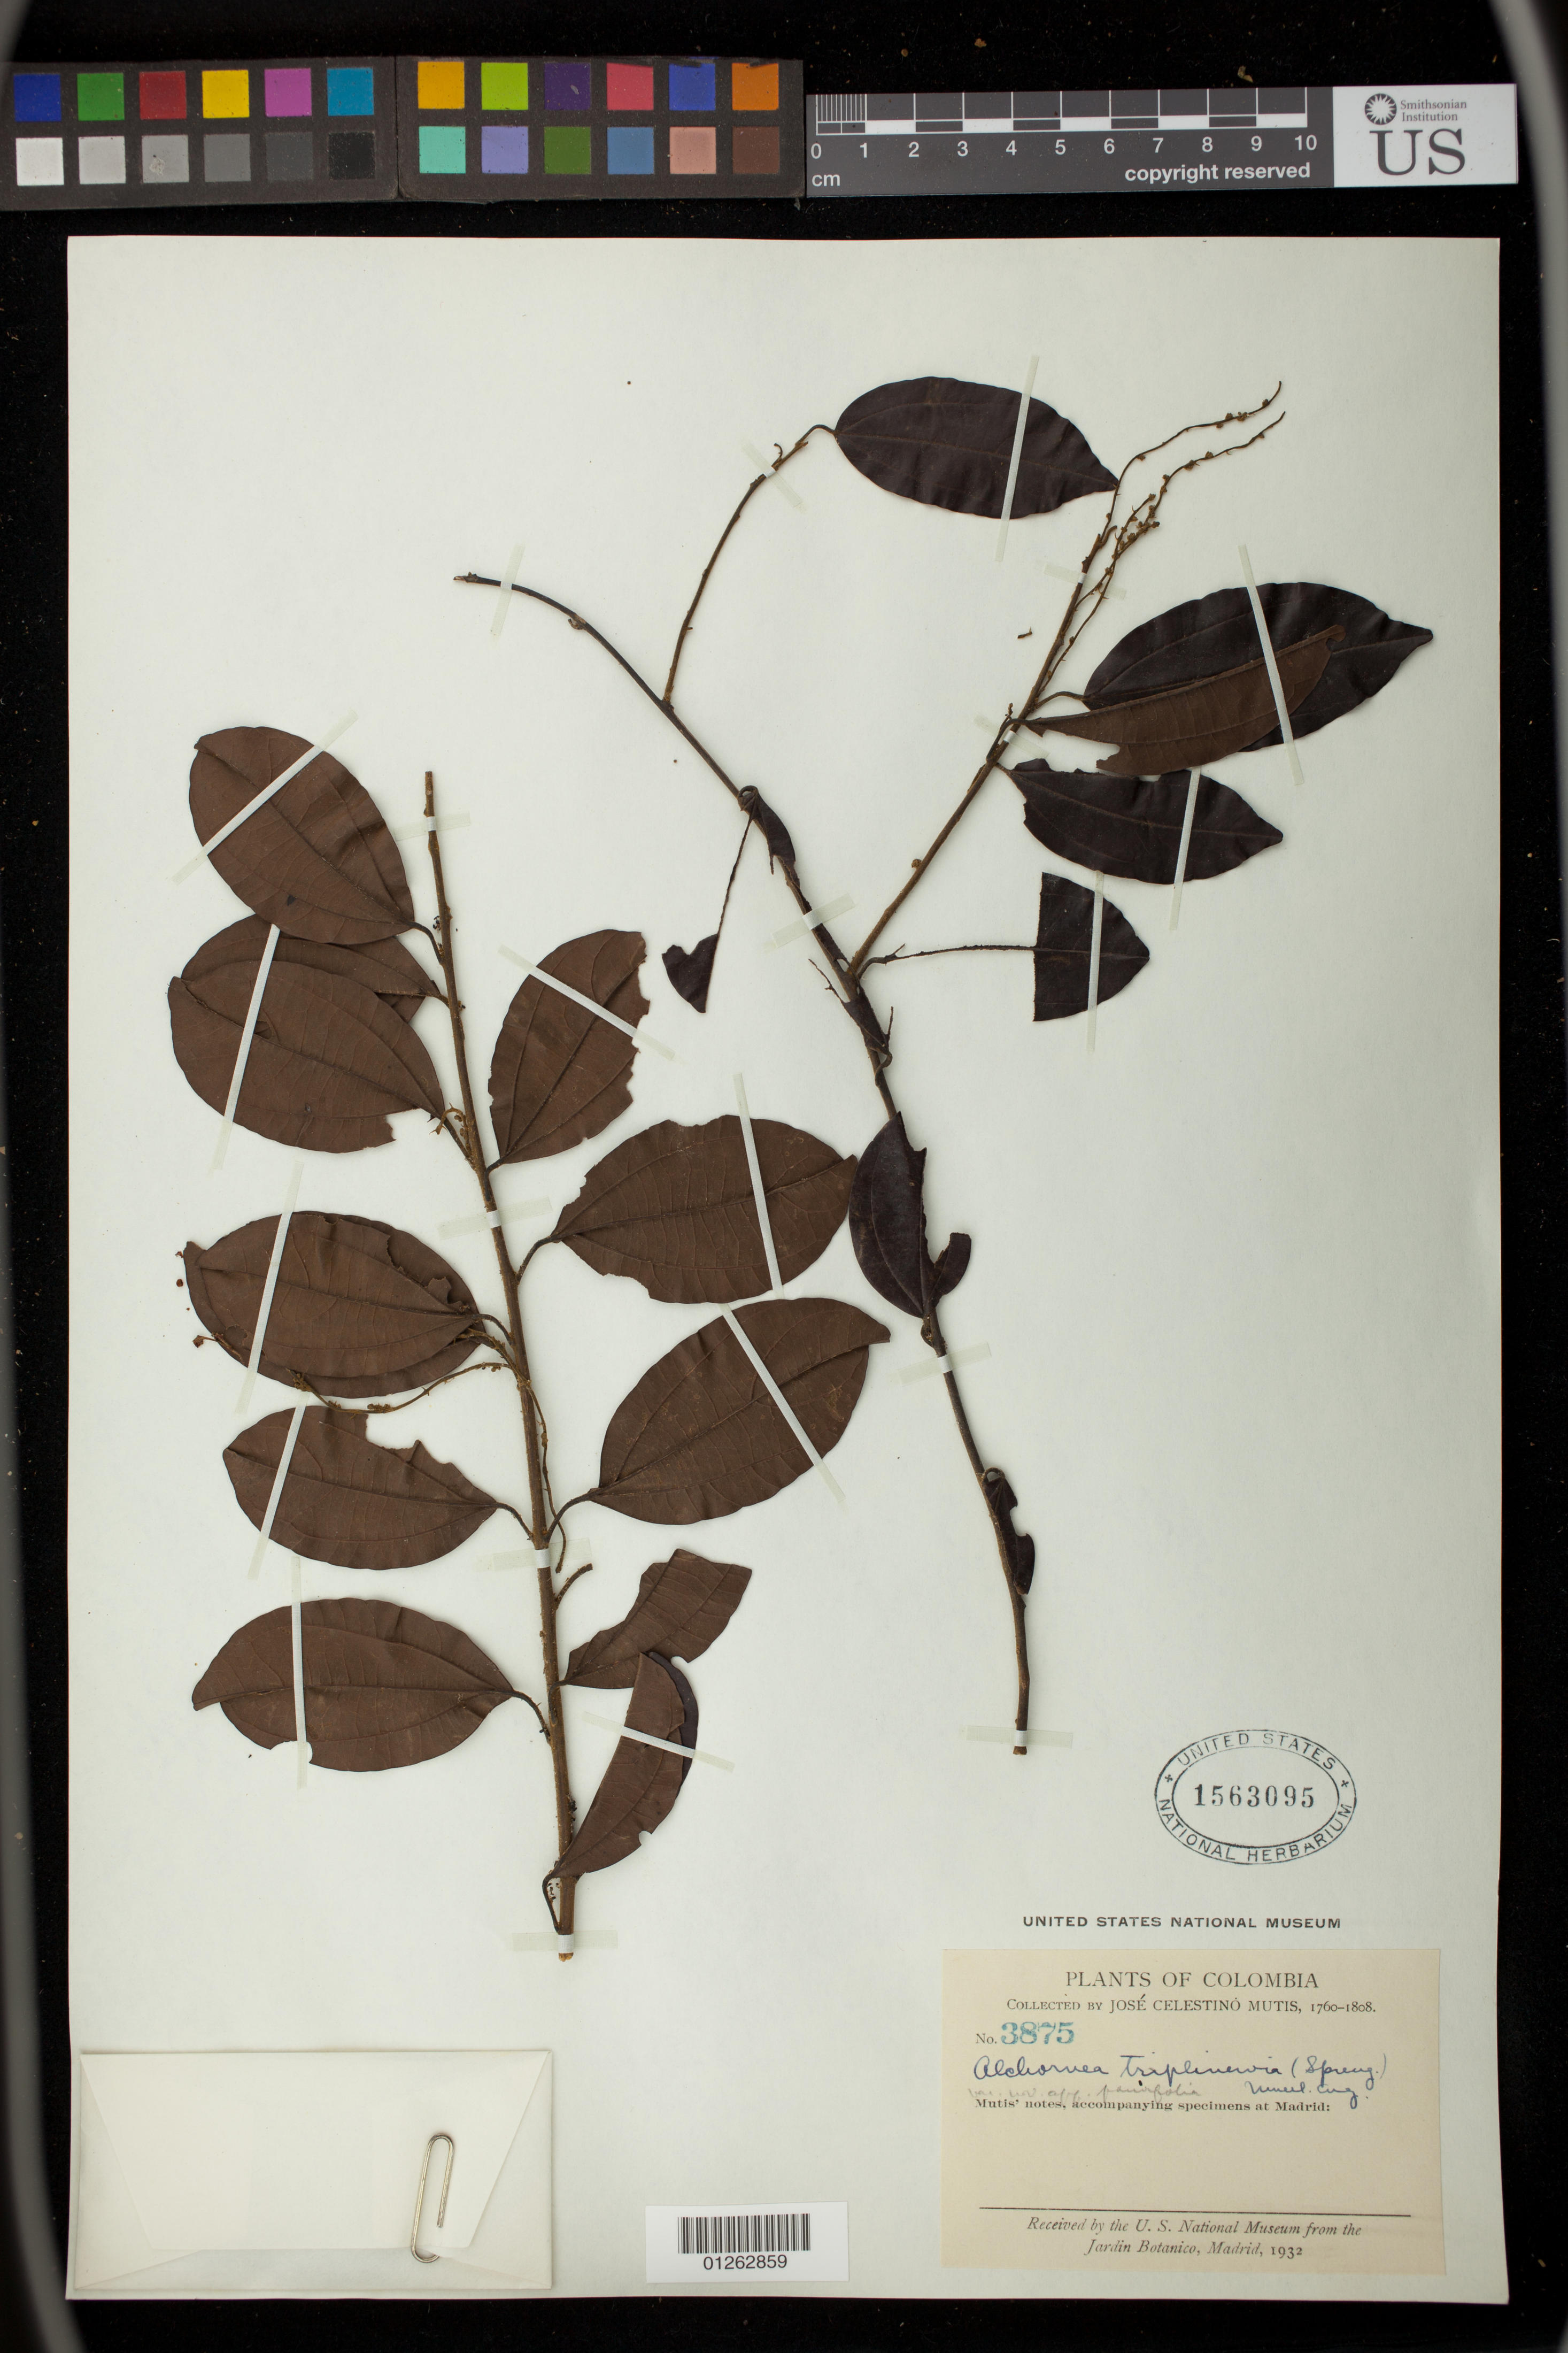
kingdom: Plantae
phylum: Tracheophyta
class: Magnoliopsida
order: Malpighiales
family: Euphorbiaceae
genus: Alchornea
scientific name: Alchornea triplinervia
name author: (Spreng.) Müll. Arg.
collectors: J. C. B. Mutis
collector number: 3875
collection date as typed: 1760-1808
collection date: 1760/1808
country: Colombia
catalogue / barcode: US 1563095